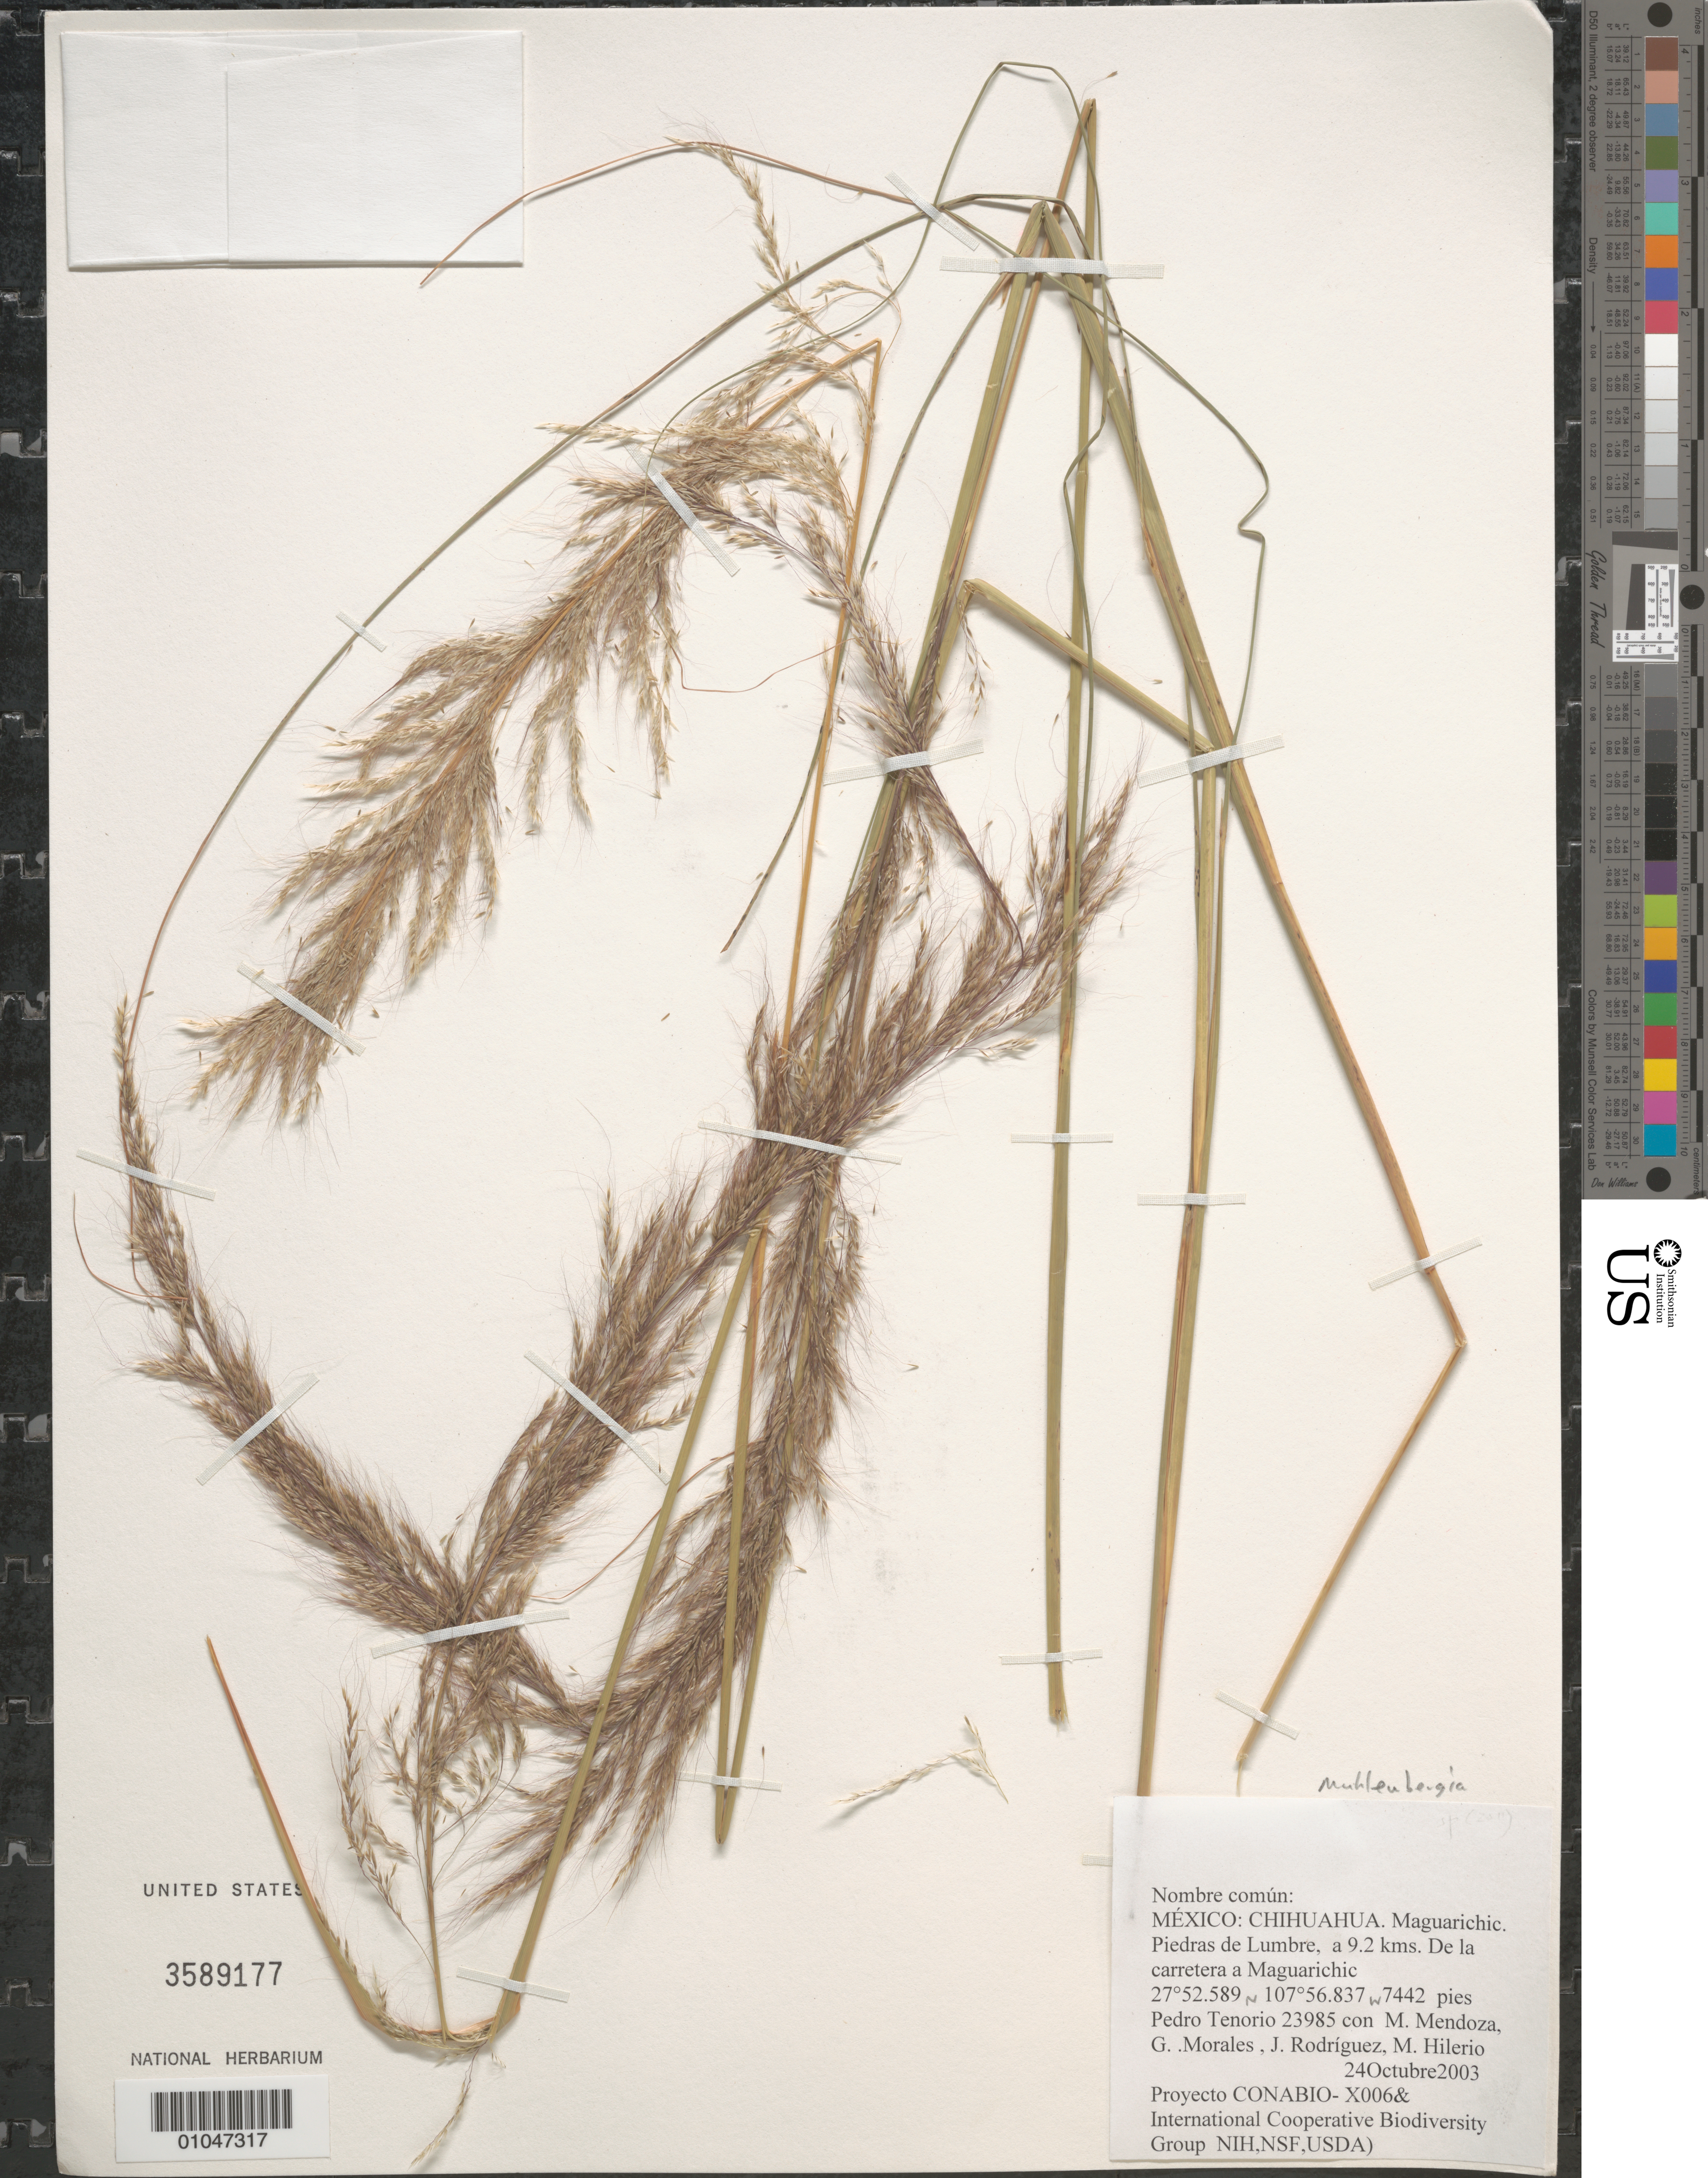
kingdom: Plantae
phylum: Tracheophyta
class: Liliopsida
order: Poales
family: Poaceae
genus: Muhlenbergia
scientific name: Muhlenbergia sp.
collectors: P. Tenorio L., M. Mendoza Garcia, G. Morales, J. Rodríguez & M. Hilerio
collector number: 23985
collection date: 2003-10-24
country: Mexico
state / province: Chihuahua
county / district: Maguarichi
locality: Piedras de Lumbre, a 9.2 kms de la carretera a Maguarichic.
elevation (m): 2268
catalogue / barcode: US 3589177